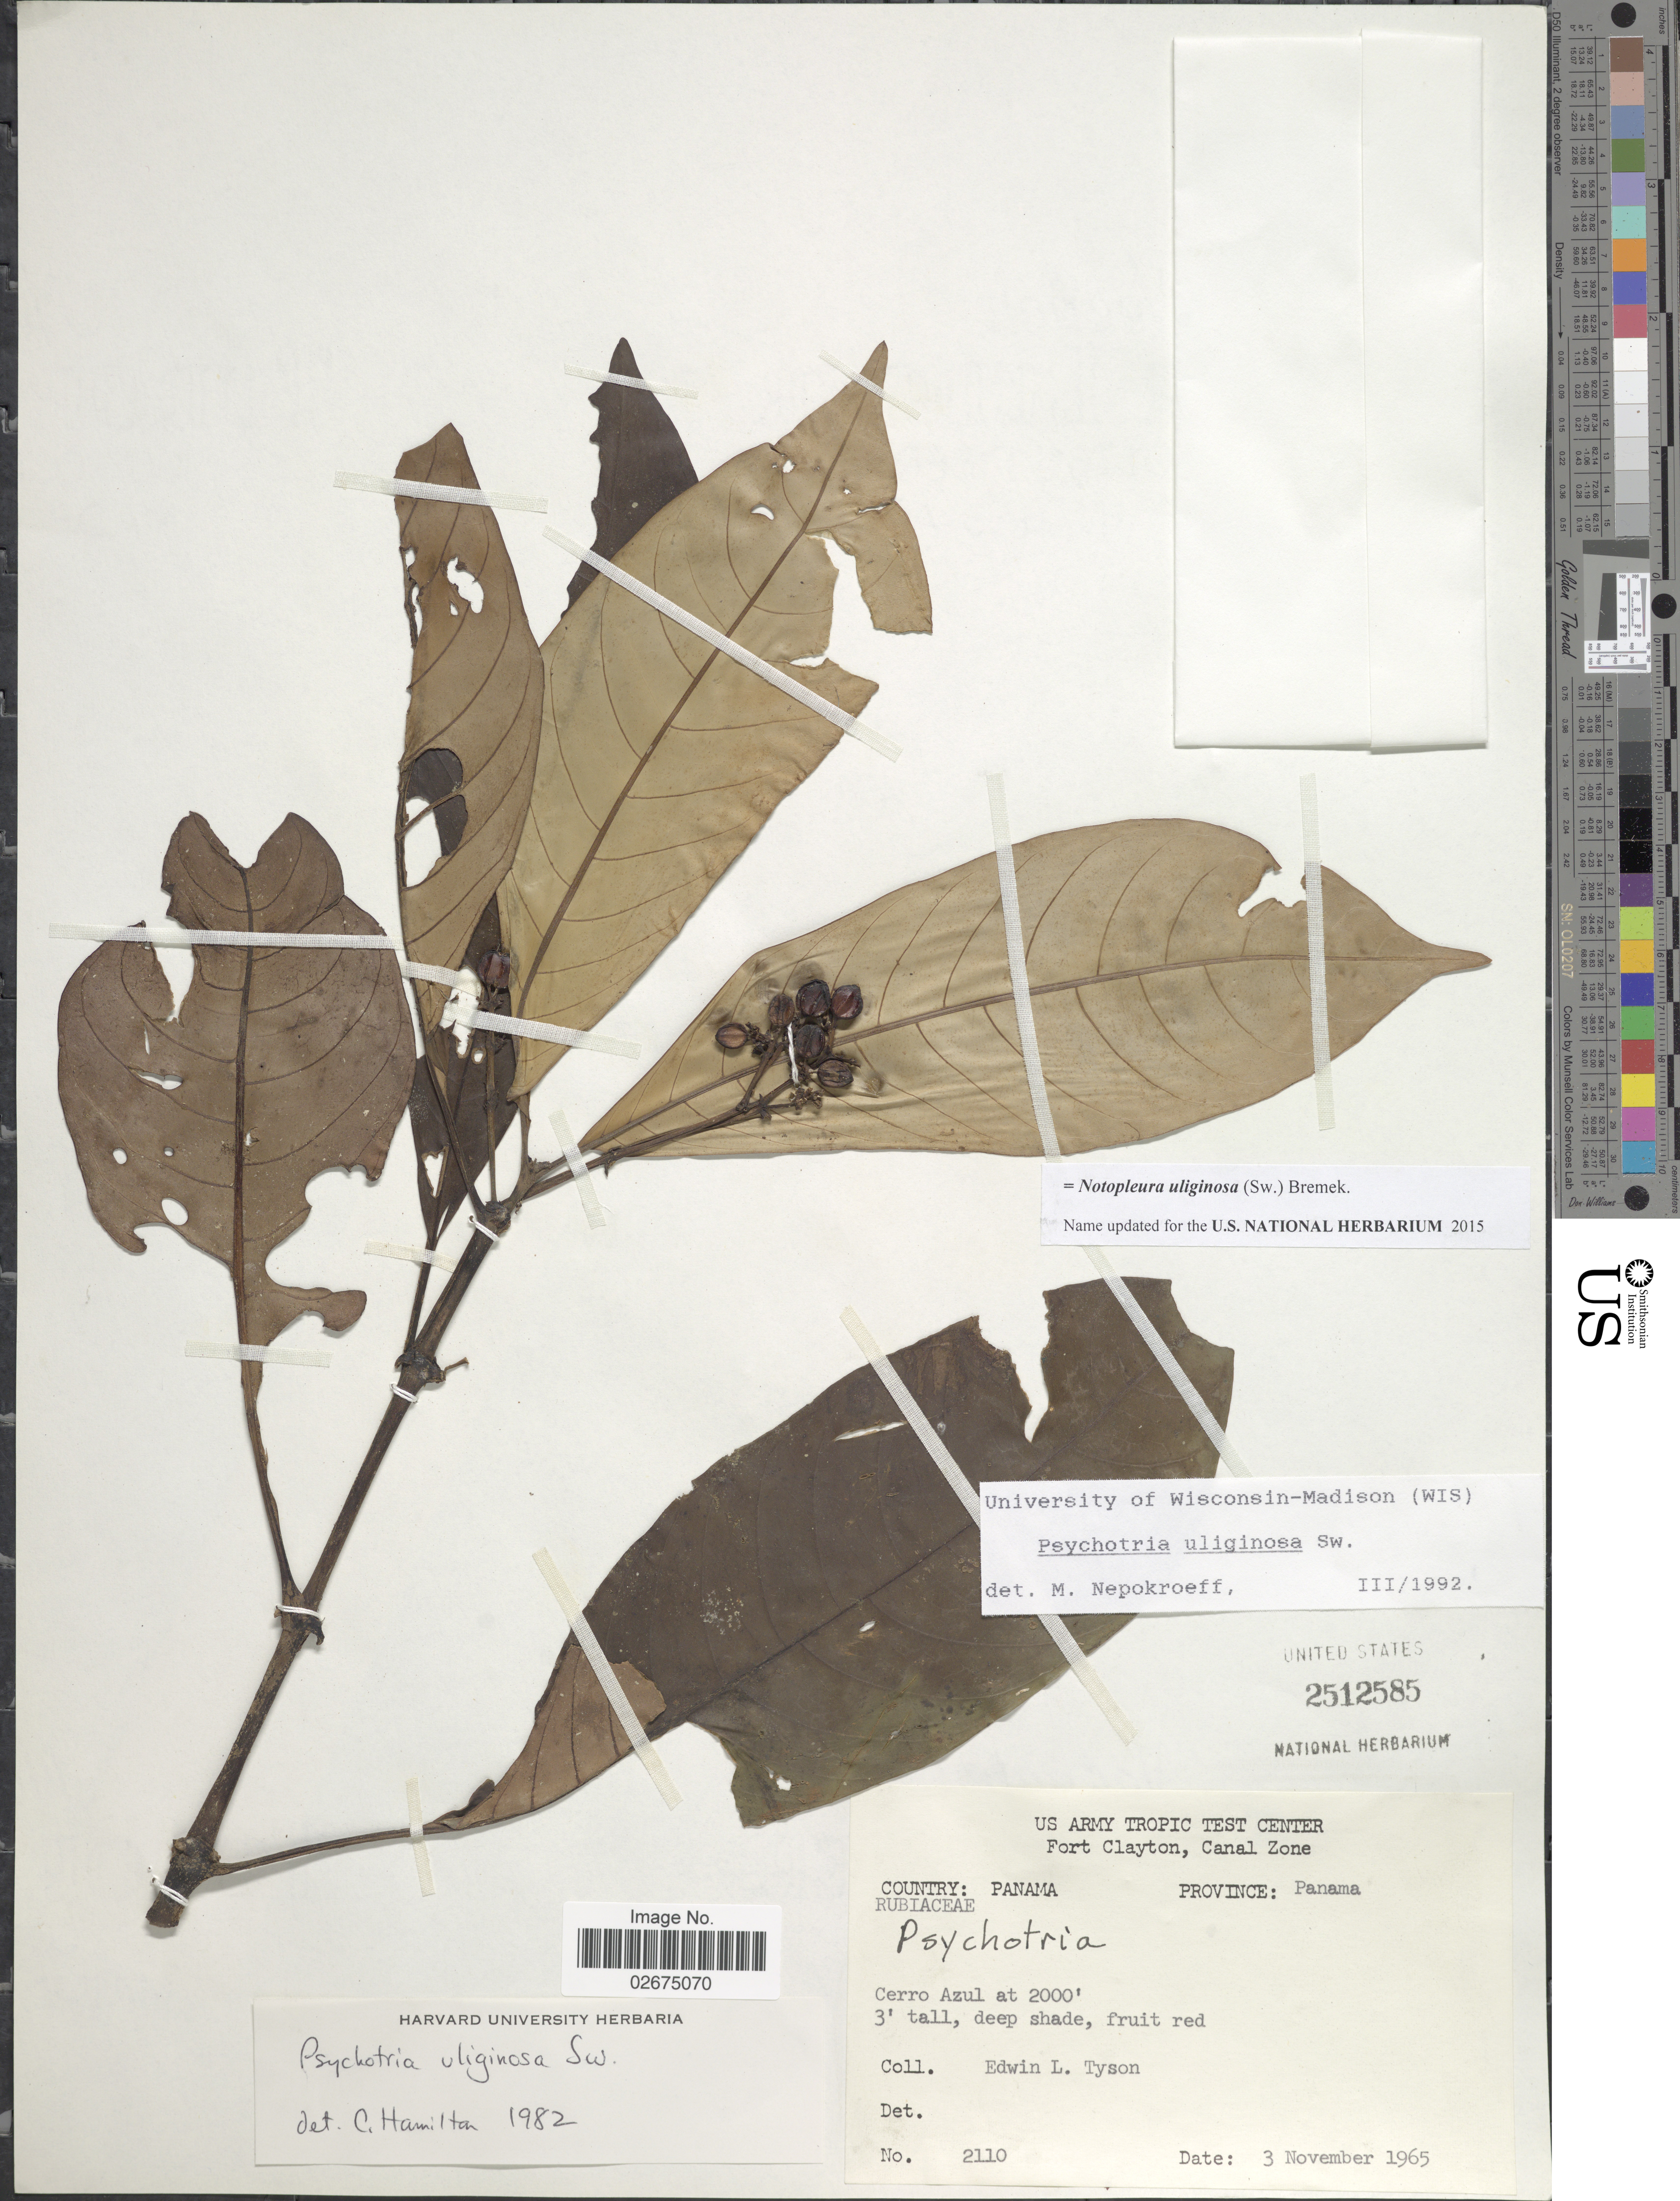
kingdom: Plantae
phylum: Tracheophyta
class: Magnoliopsida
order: Gentianales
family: Rubiaceae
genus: Notopleura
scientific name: Notopleura uliginosa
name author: (Sw.) Bremek.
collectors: E. L. Tyson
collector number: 2110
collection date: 1965-11-03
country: Panama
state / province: Panamá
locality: Cerro Azul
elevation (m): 610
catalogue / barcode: US 2512585